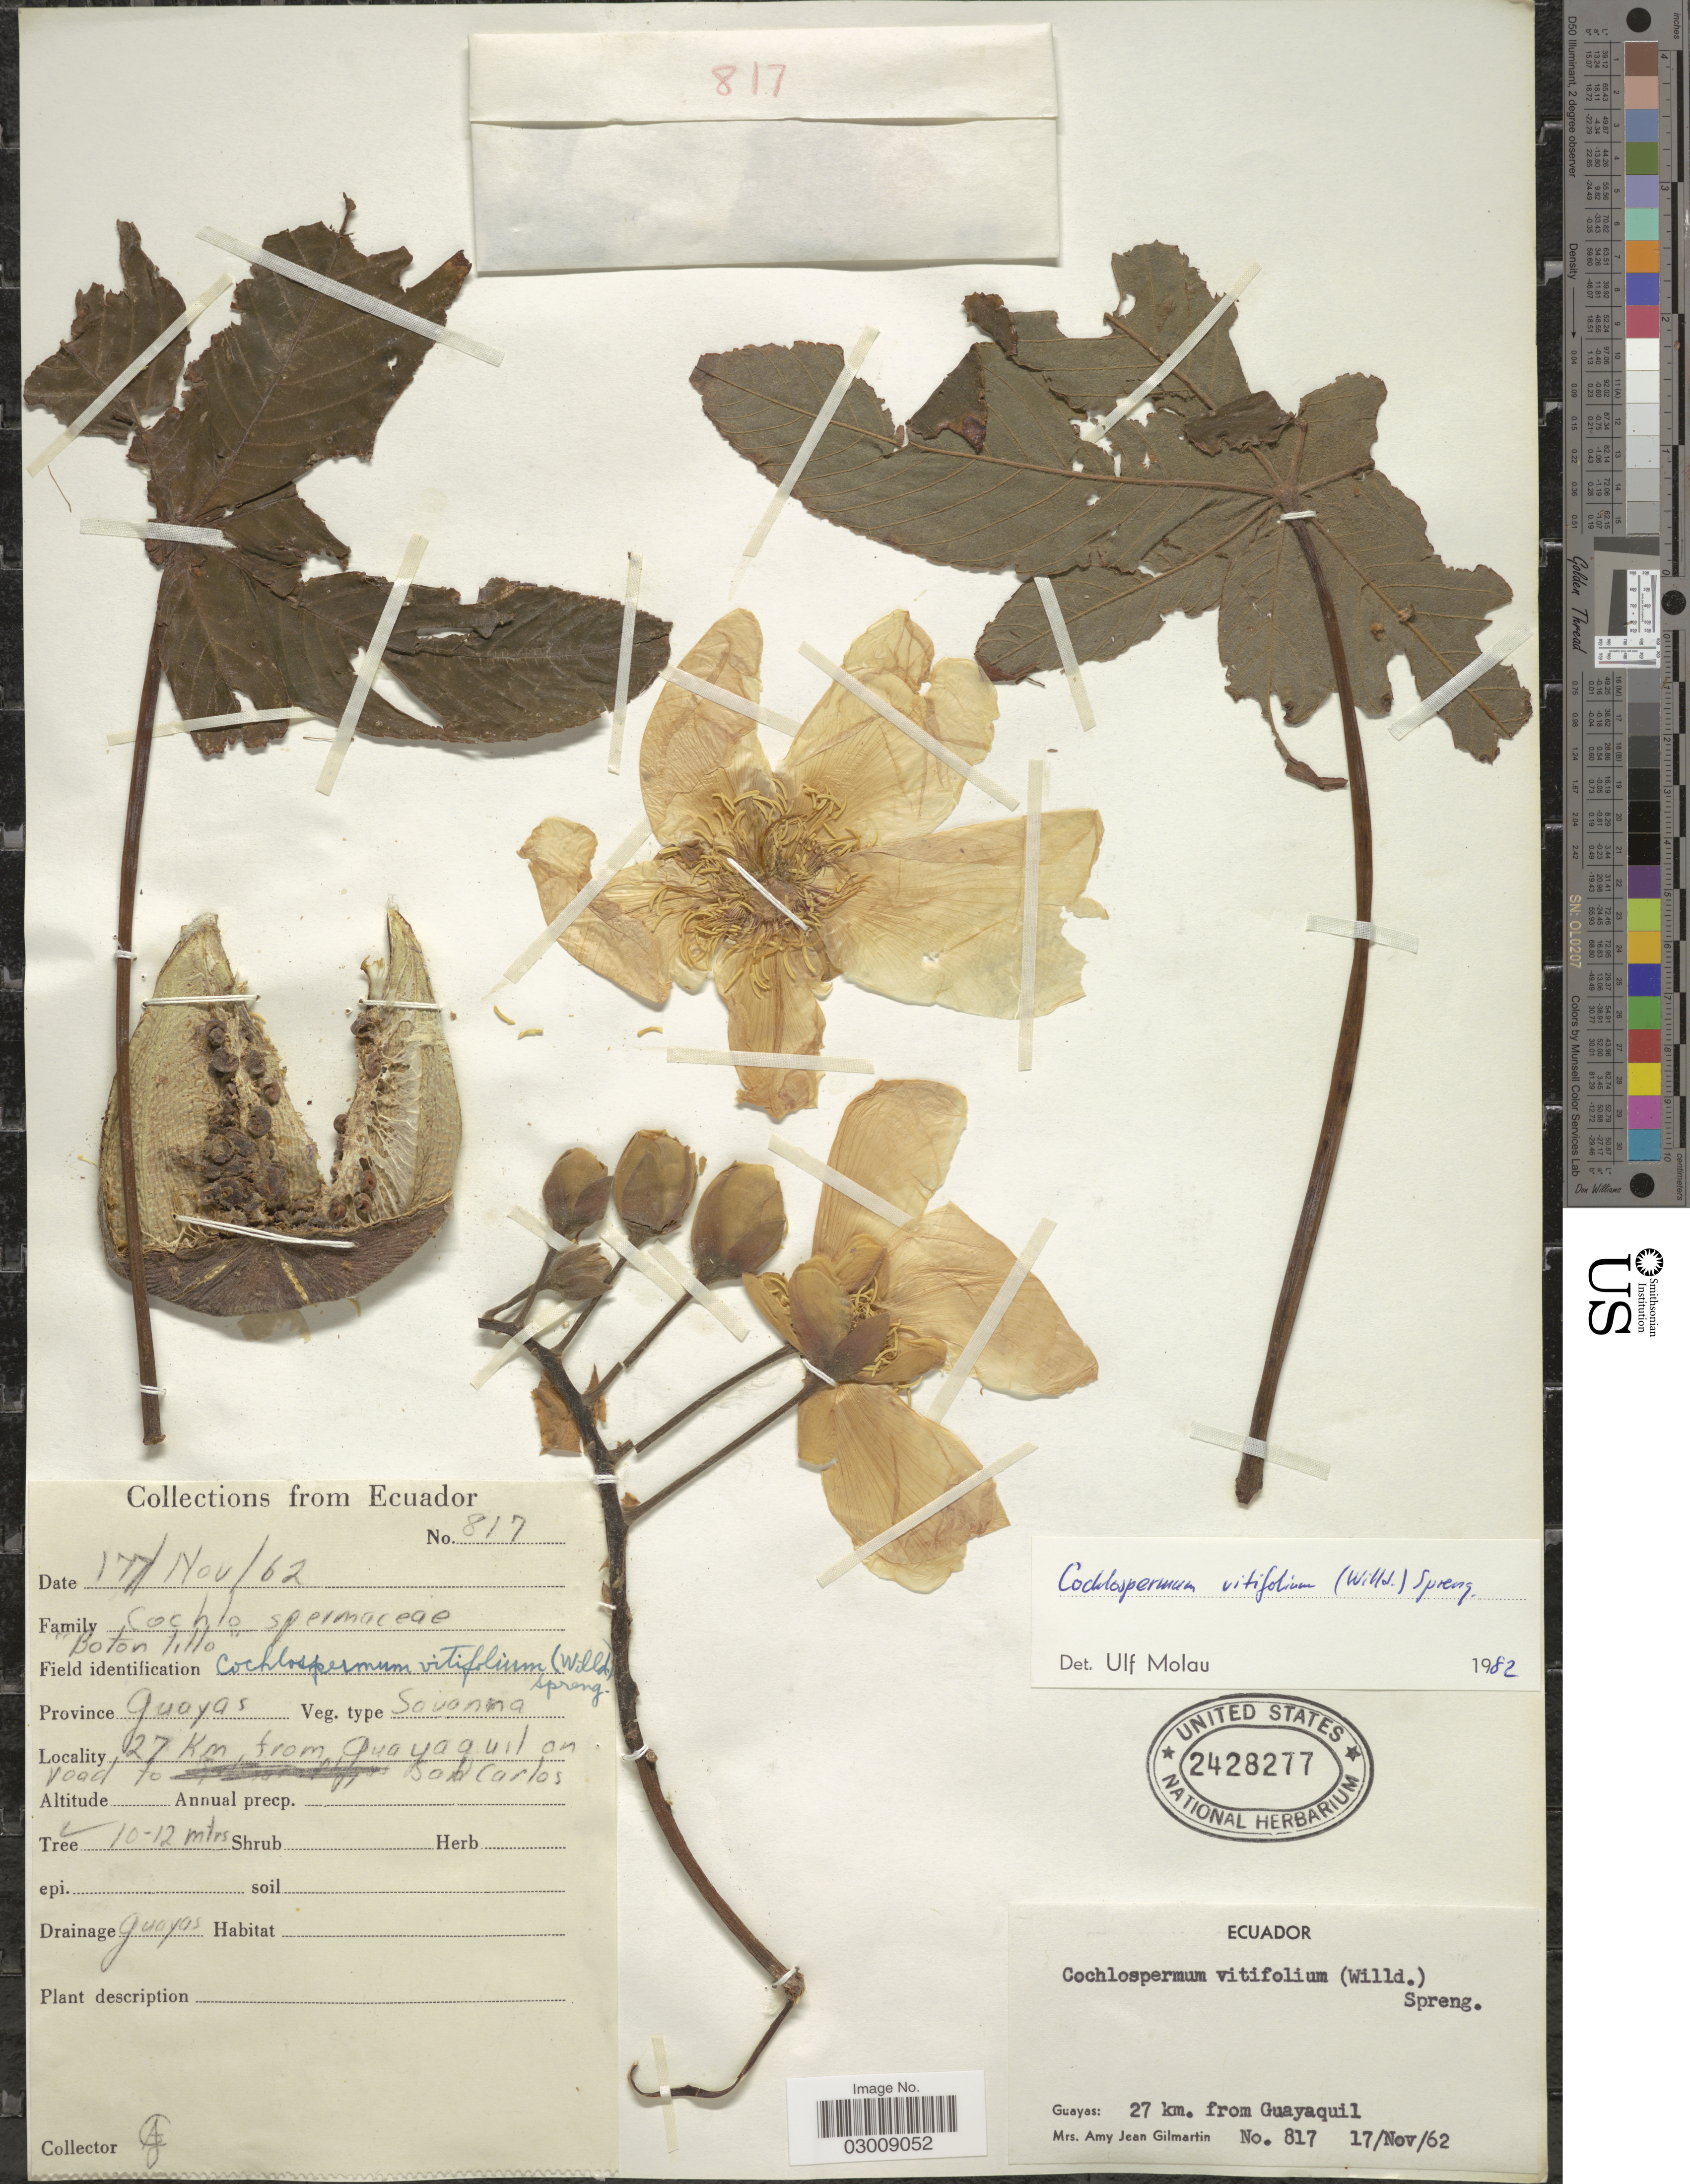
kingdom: Plantae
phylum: Tracheophyta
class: Magnoliopsida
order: Malvales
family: Cochlospermaceae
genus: Cochlospermum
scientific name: Cochlospermum vitifolium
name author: (Willd.) Spreng.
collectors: A. J. Gilmartin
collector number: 817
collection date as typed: Transcribed d/m/y: 17/11/62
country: Ecuador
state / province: Guayas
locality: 27 km. from Guayaquil on road to San Carlos.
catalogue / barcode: US 2428277